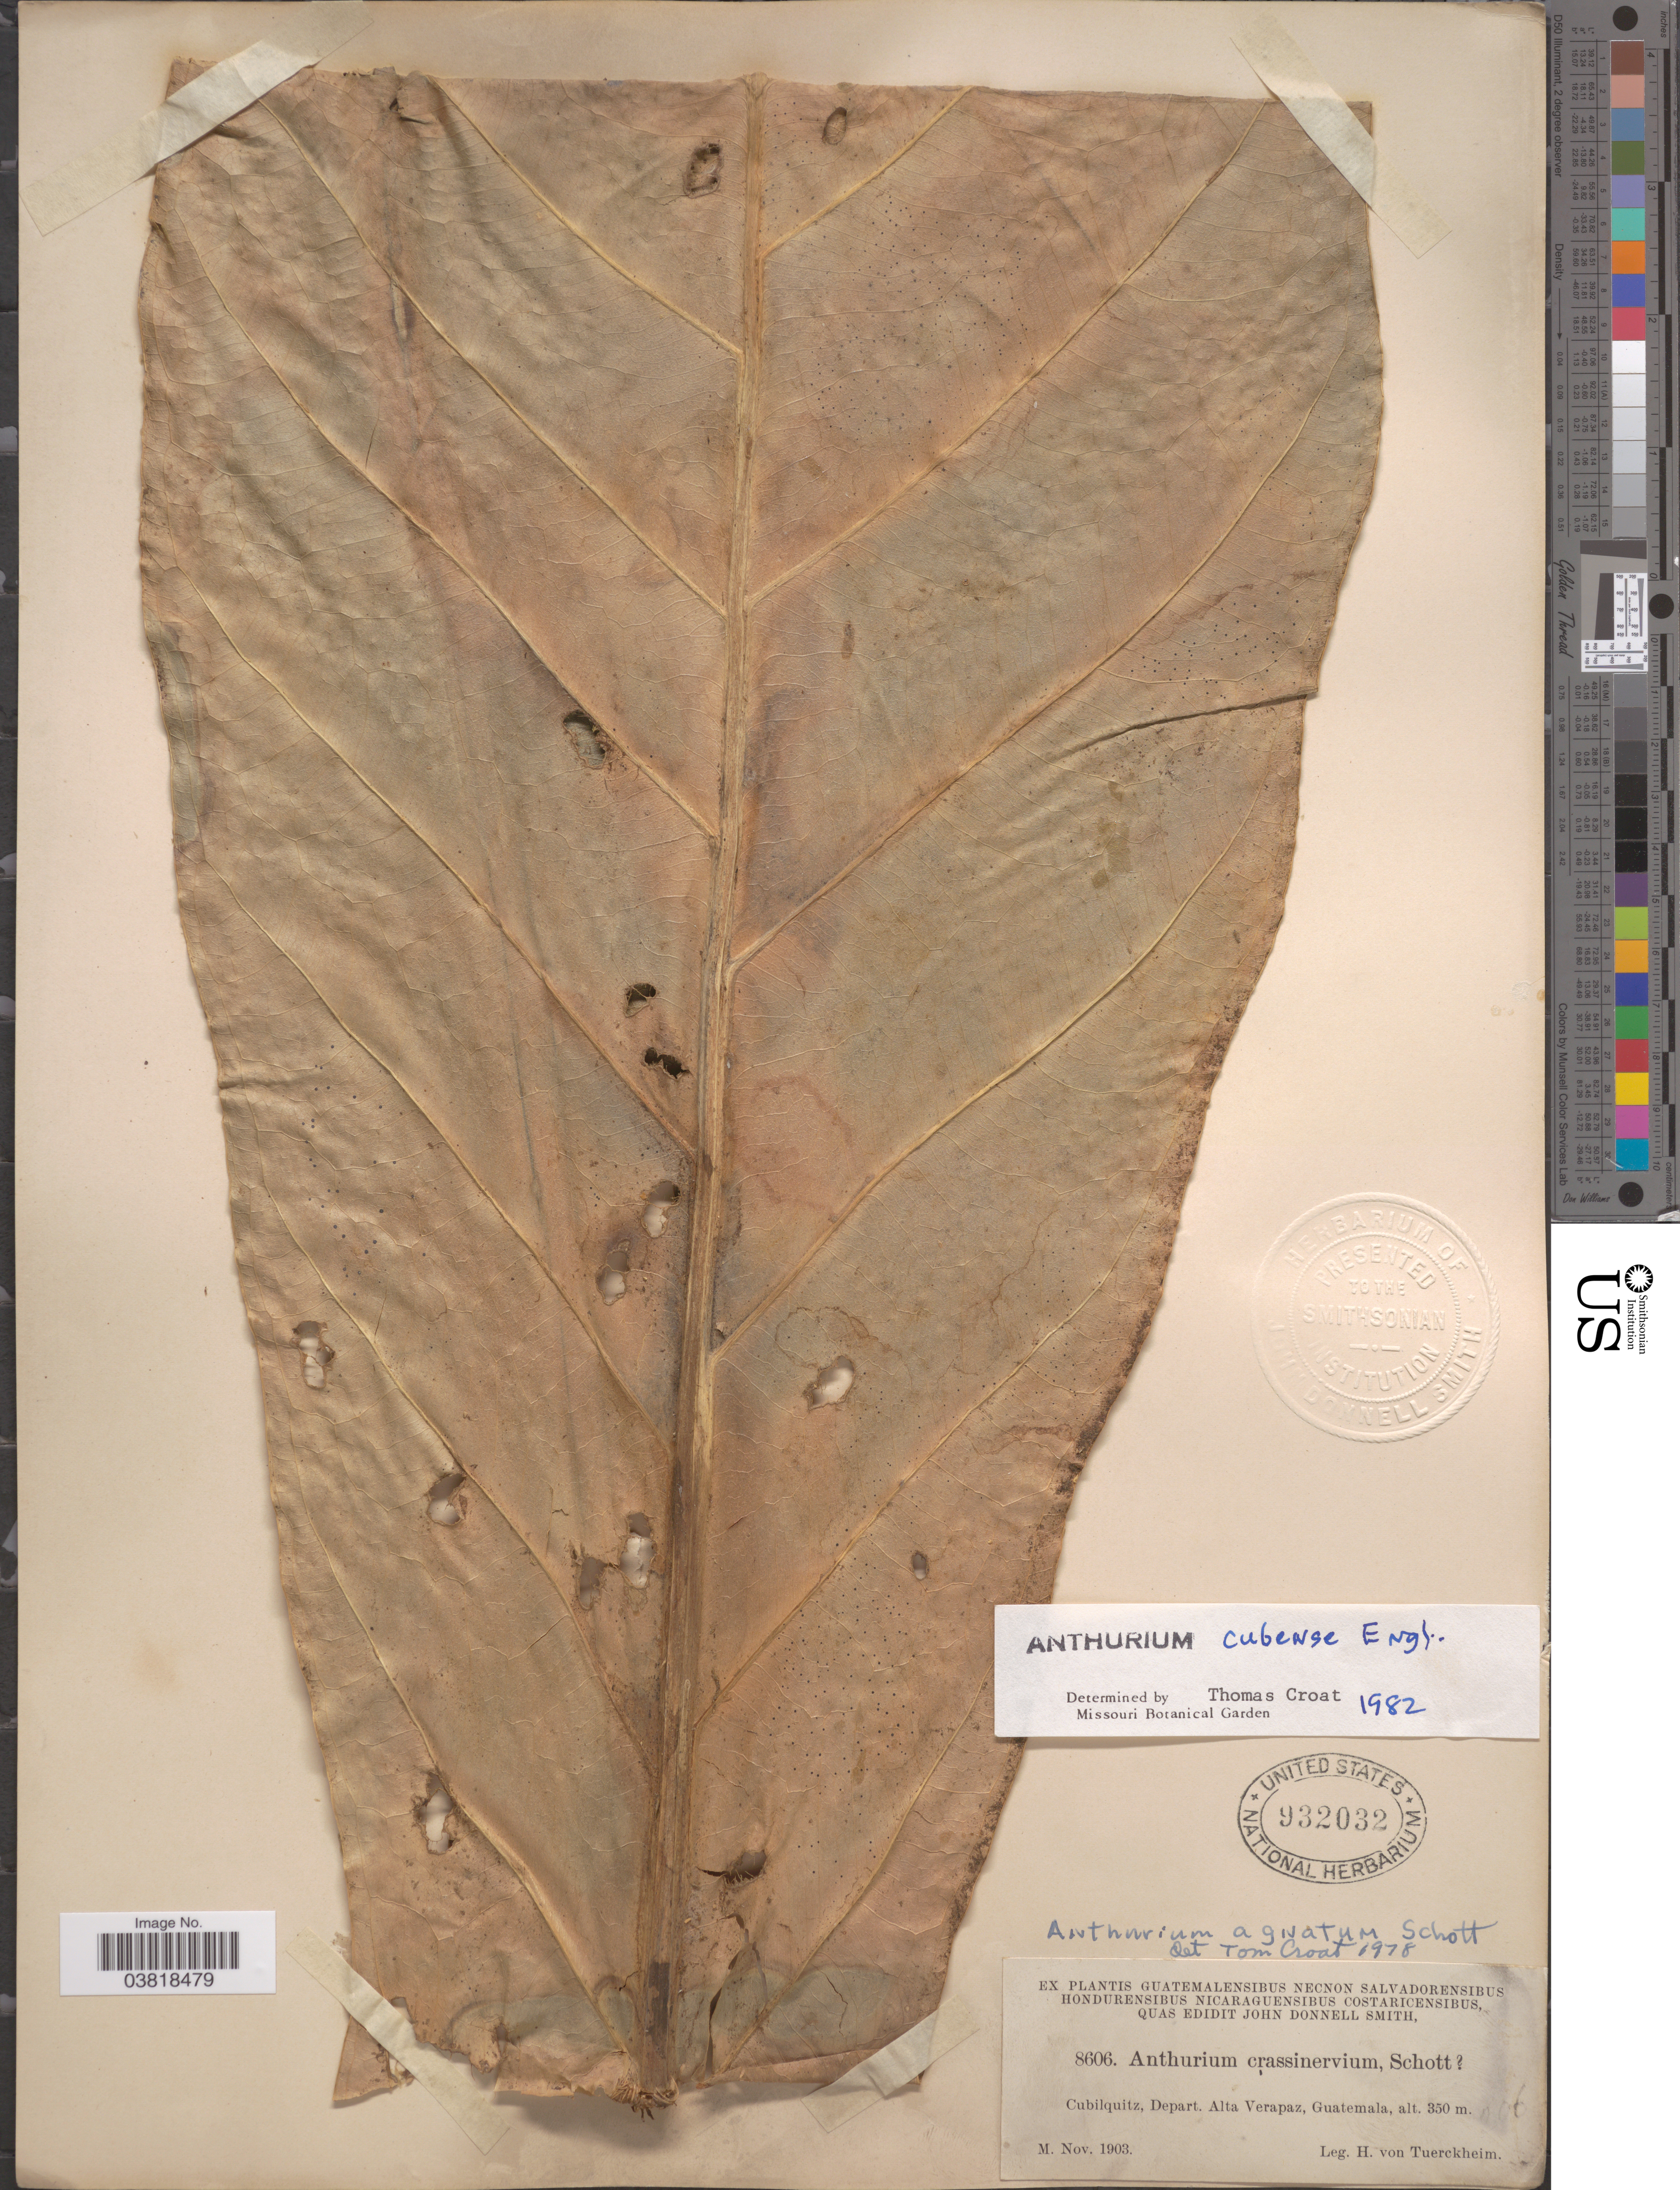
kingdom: Plantae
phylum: Tracheophyta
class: Liliopsida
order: Alismatales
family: Araceae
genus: Anthurium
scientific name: Anthurium cubense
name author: Engl.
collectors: H. von Tuerckheim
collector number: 8606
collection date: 1903-11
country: Guatemala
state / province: Alta Verapaz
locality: Cubilquitz, Depart. Alta Verapaz.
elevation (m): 350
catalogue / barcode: US 932032